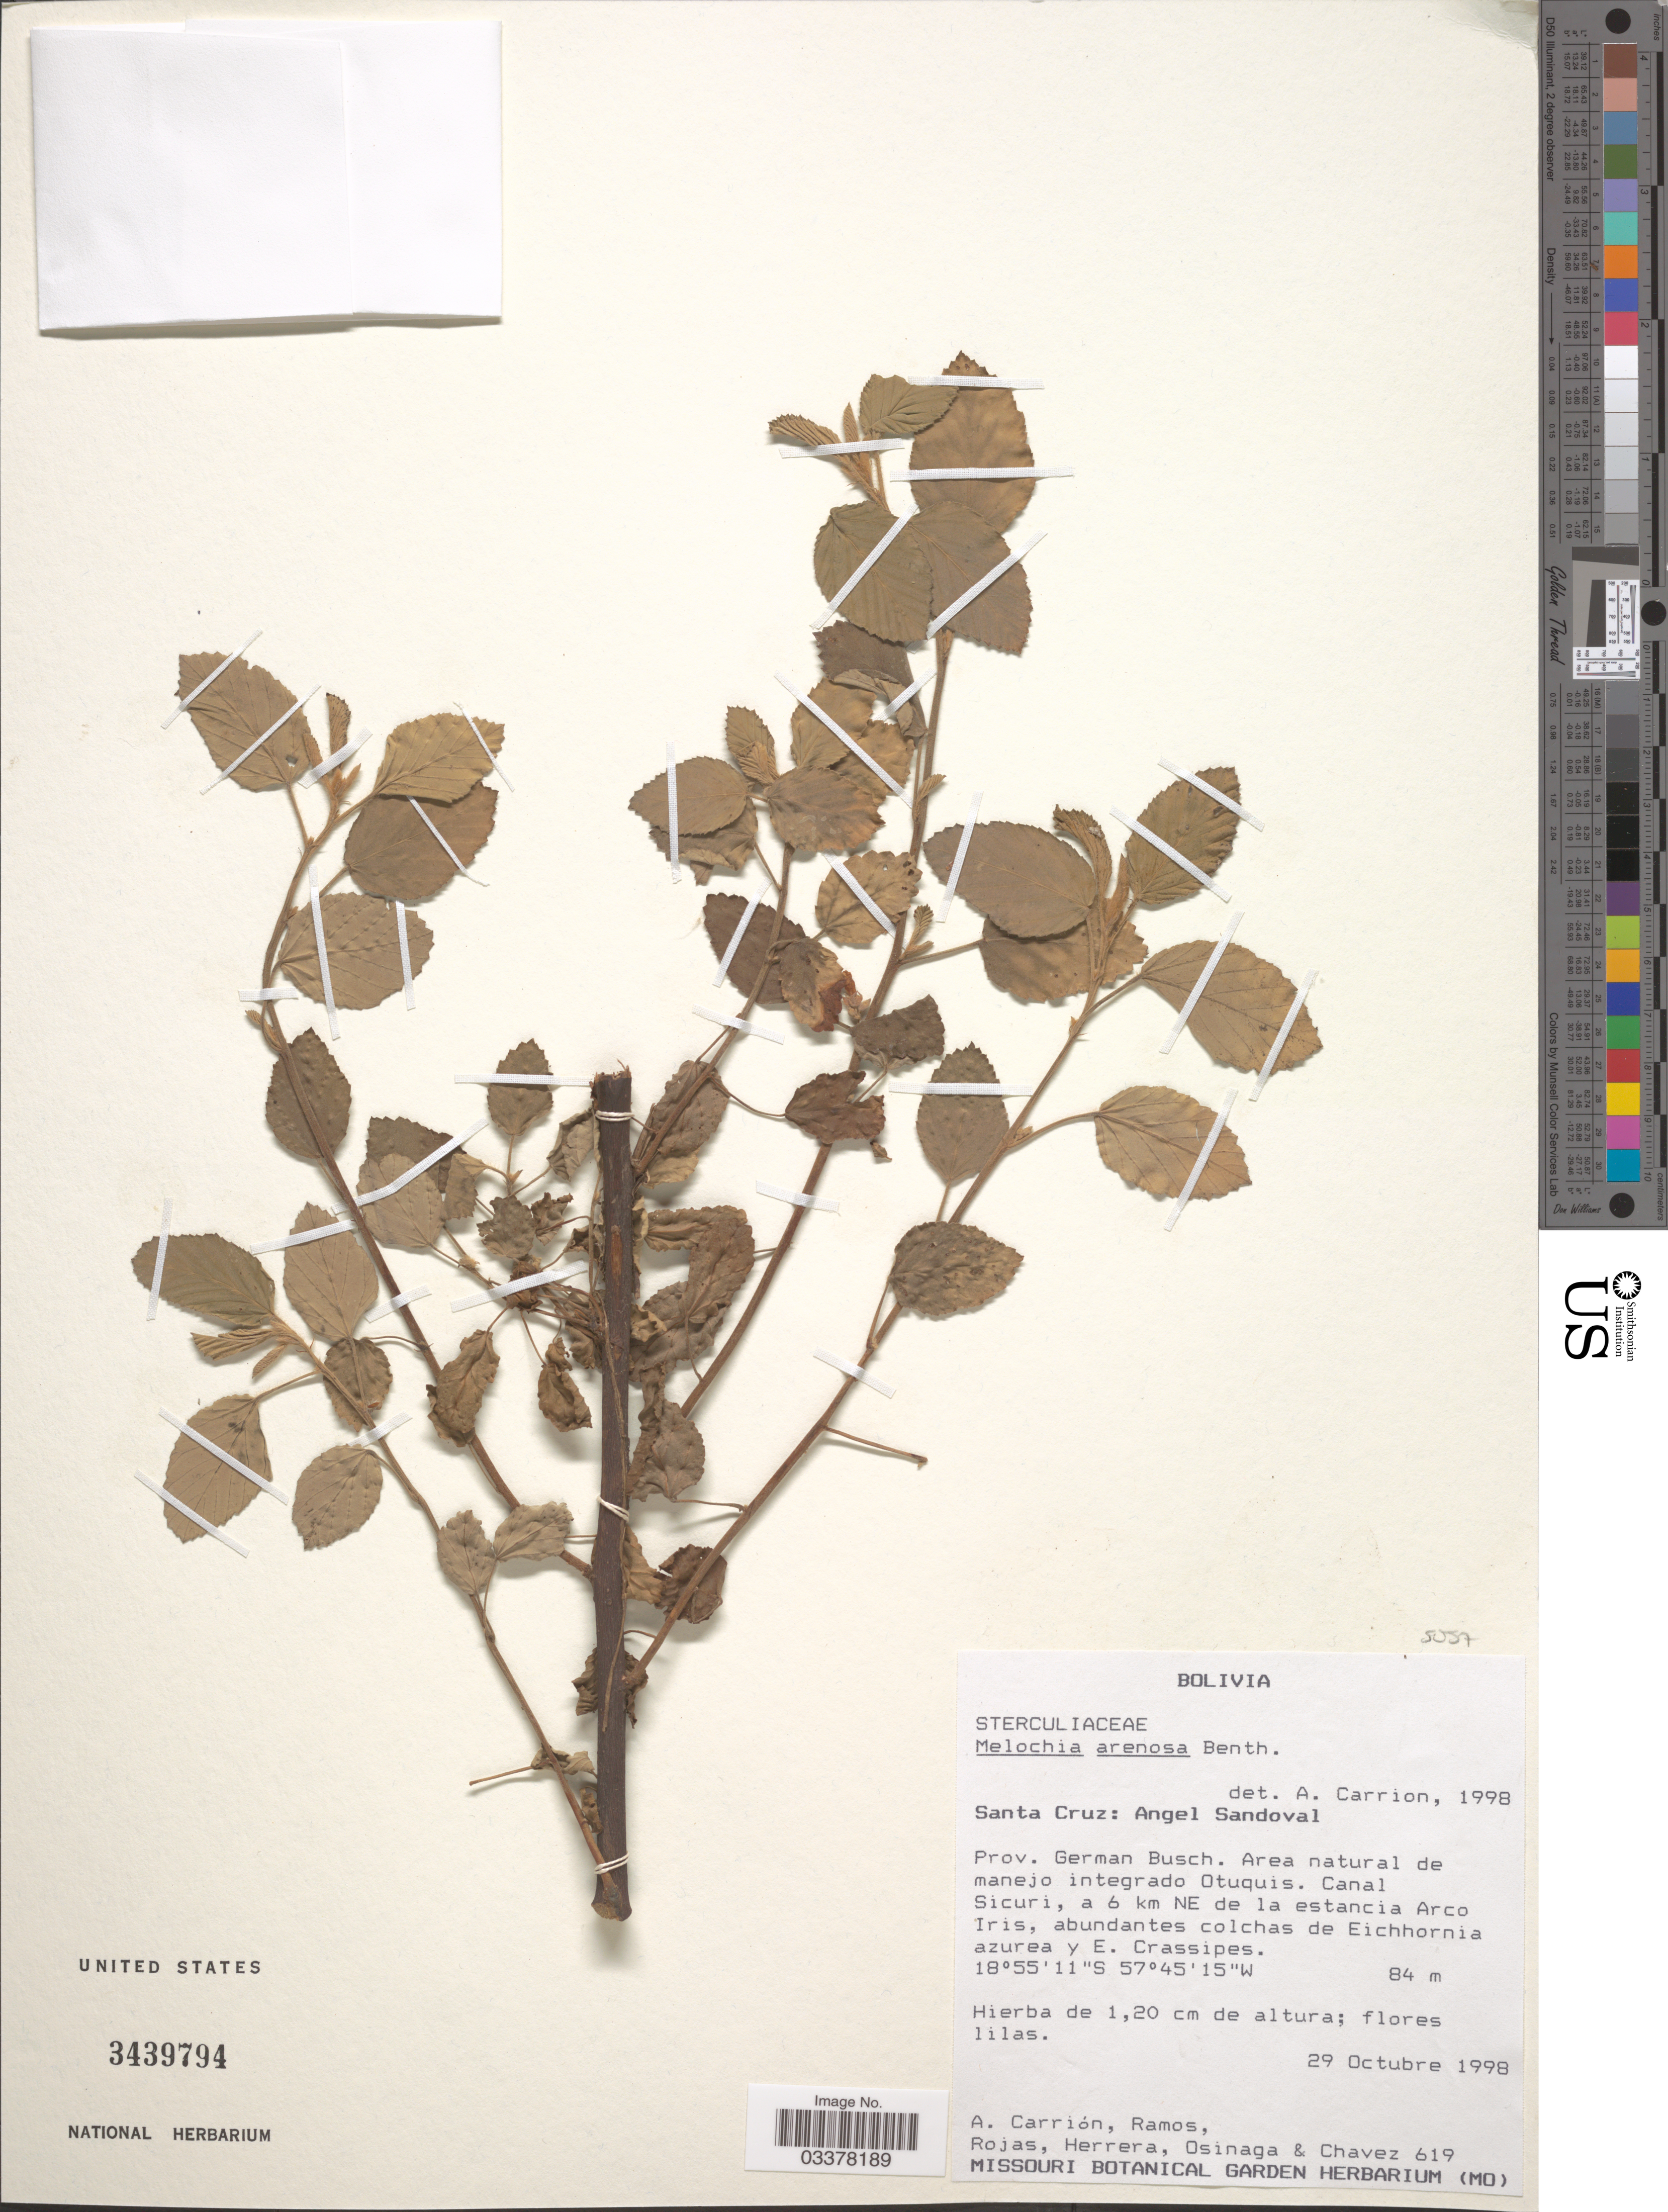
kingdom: Plantae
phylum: Tracheophyta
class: Magnoliopsida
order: Malvales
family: Malvaceae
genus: Melochia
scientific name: Melochia arenosa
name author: Benth.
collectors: A. Carrión, -. Ramos, Rojas, --, Osinaga & Chávez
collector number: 619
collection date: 1998-10-29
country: Bolivia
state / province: Santa Cruz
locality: Angel Sandoval. Prov. German Busch. Area natural de manejo integrado Otuquis. Canal Sicuri, a 6 km NE de la estancia Arco Iris.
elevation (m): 84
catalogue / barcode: US 3439794